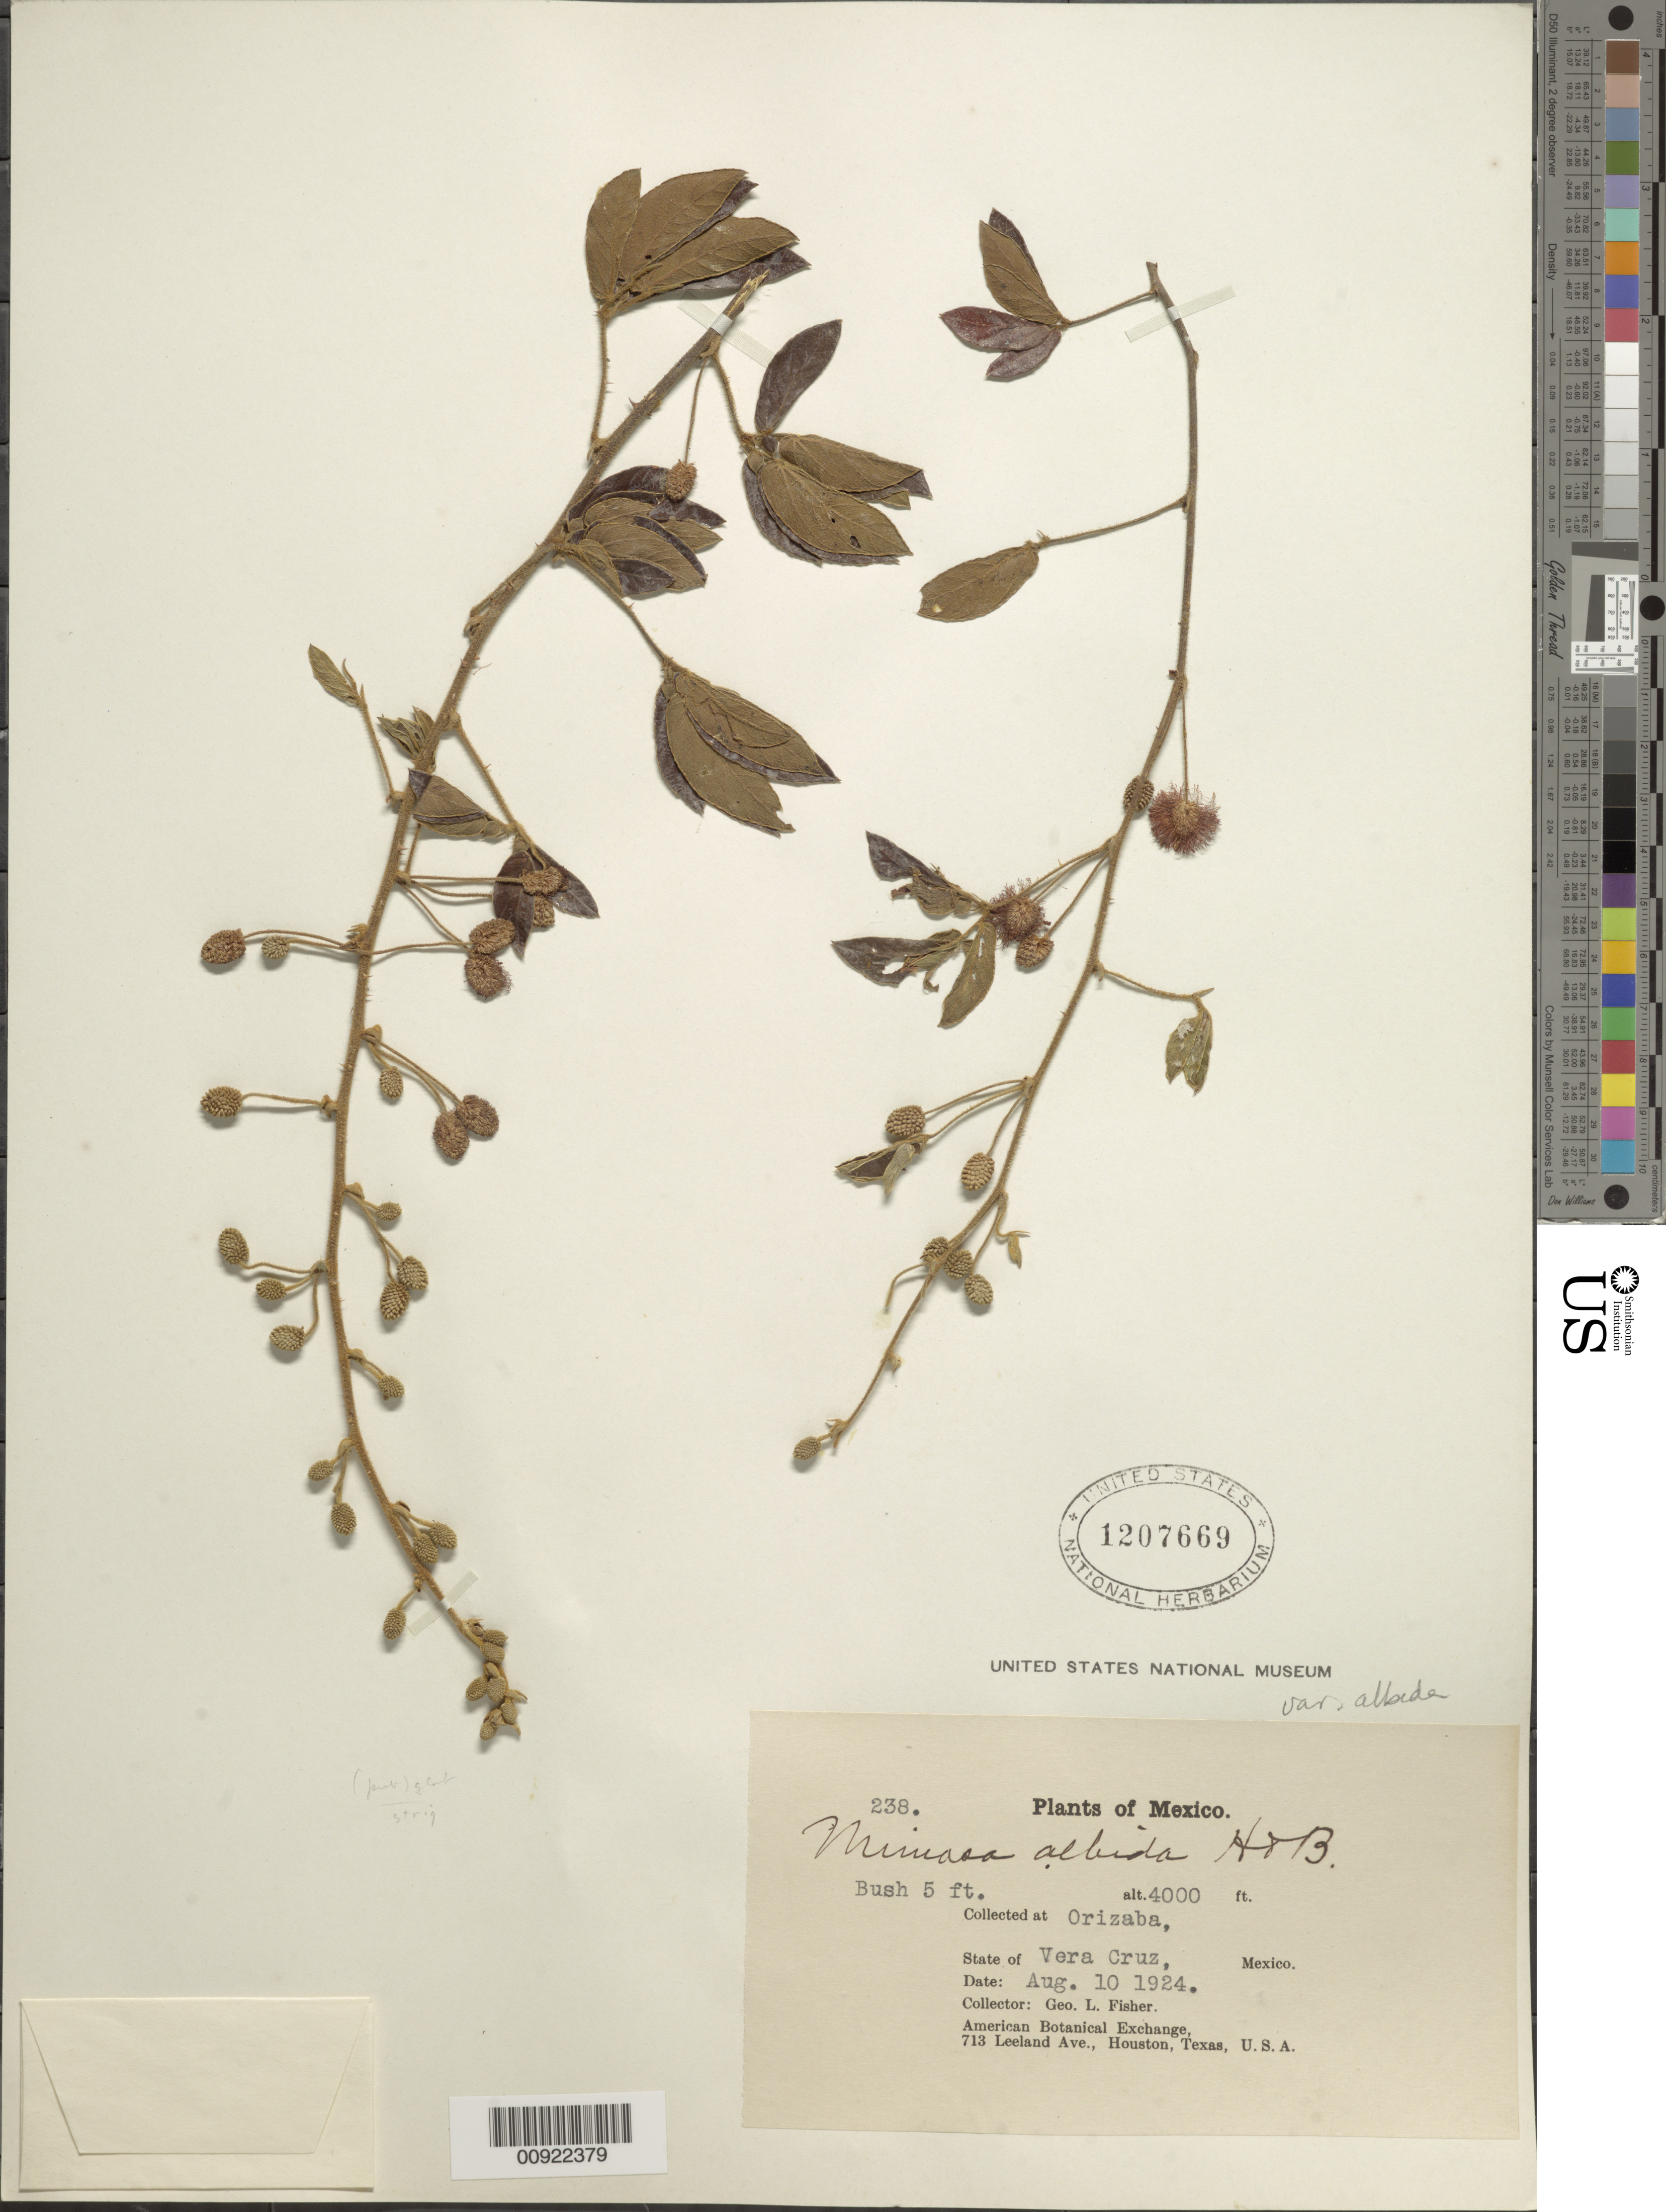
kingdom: Plantae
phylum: Tracheophyta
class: Magnoliopsida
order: Fabales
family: Fabaceae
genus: Mimosa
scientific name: Mimosa albida var. albida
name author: Humb. & Bonpl. ex Willd.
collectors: G. L. Fisher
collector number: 238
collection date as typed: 10 Aug 1924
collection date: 1924-08-10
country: Mexico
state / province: Veracruz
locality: Orizaba, State of Veracruz.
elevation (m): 1219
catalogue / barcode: US 1207669